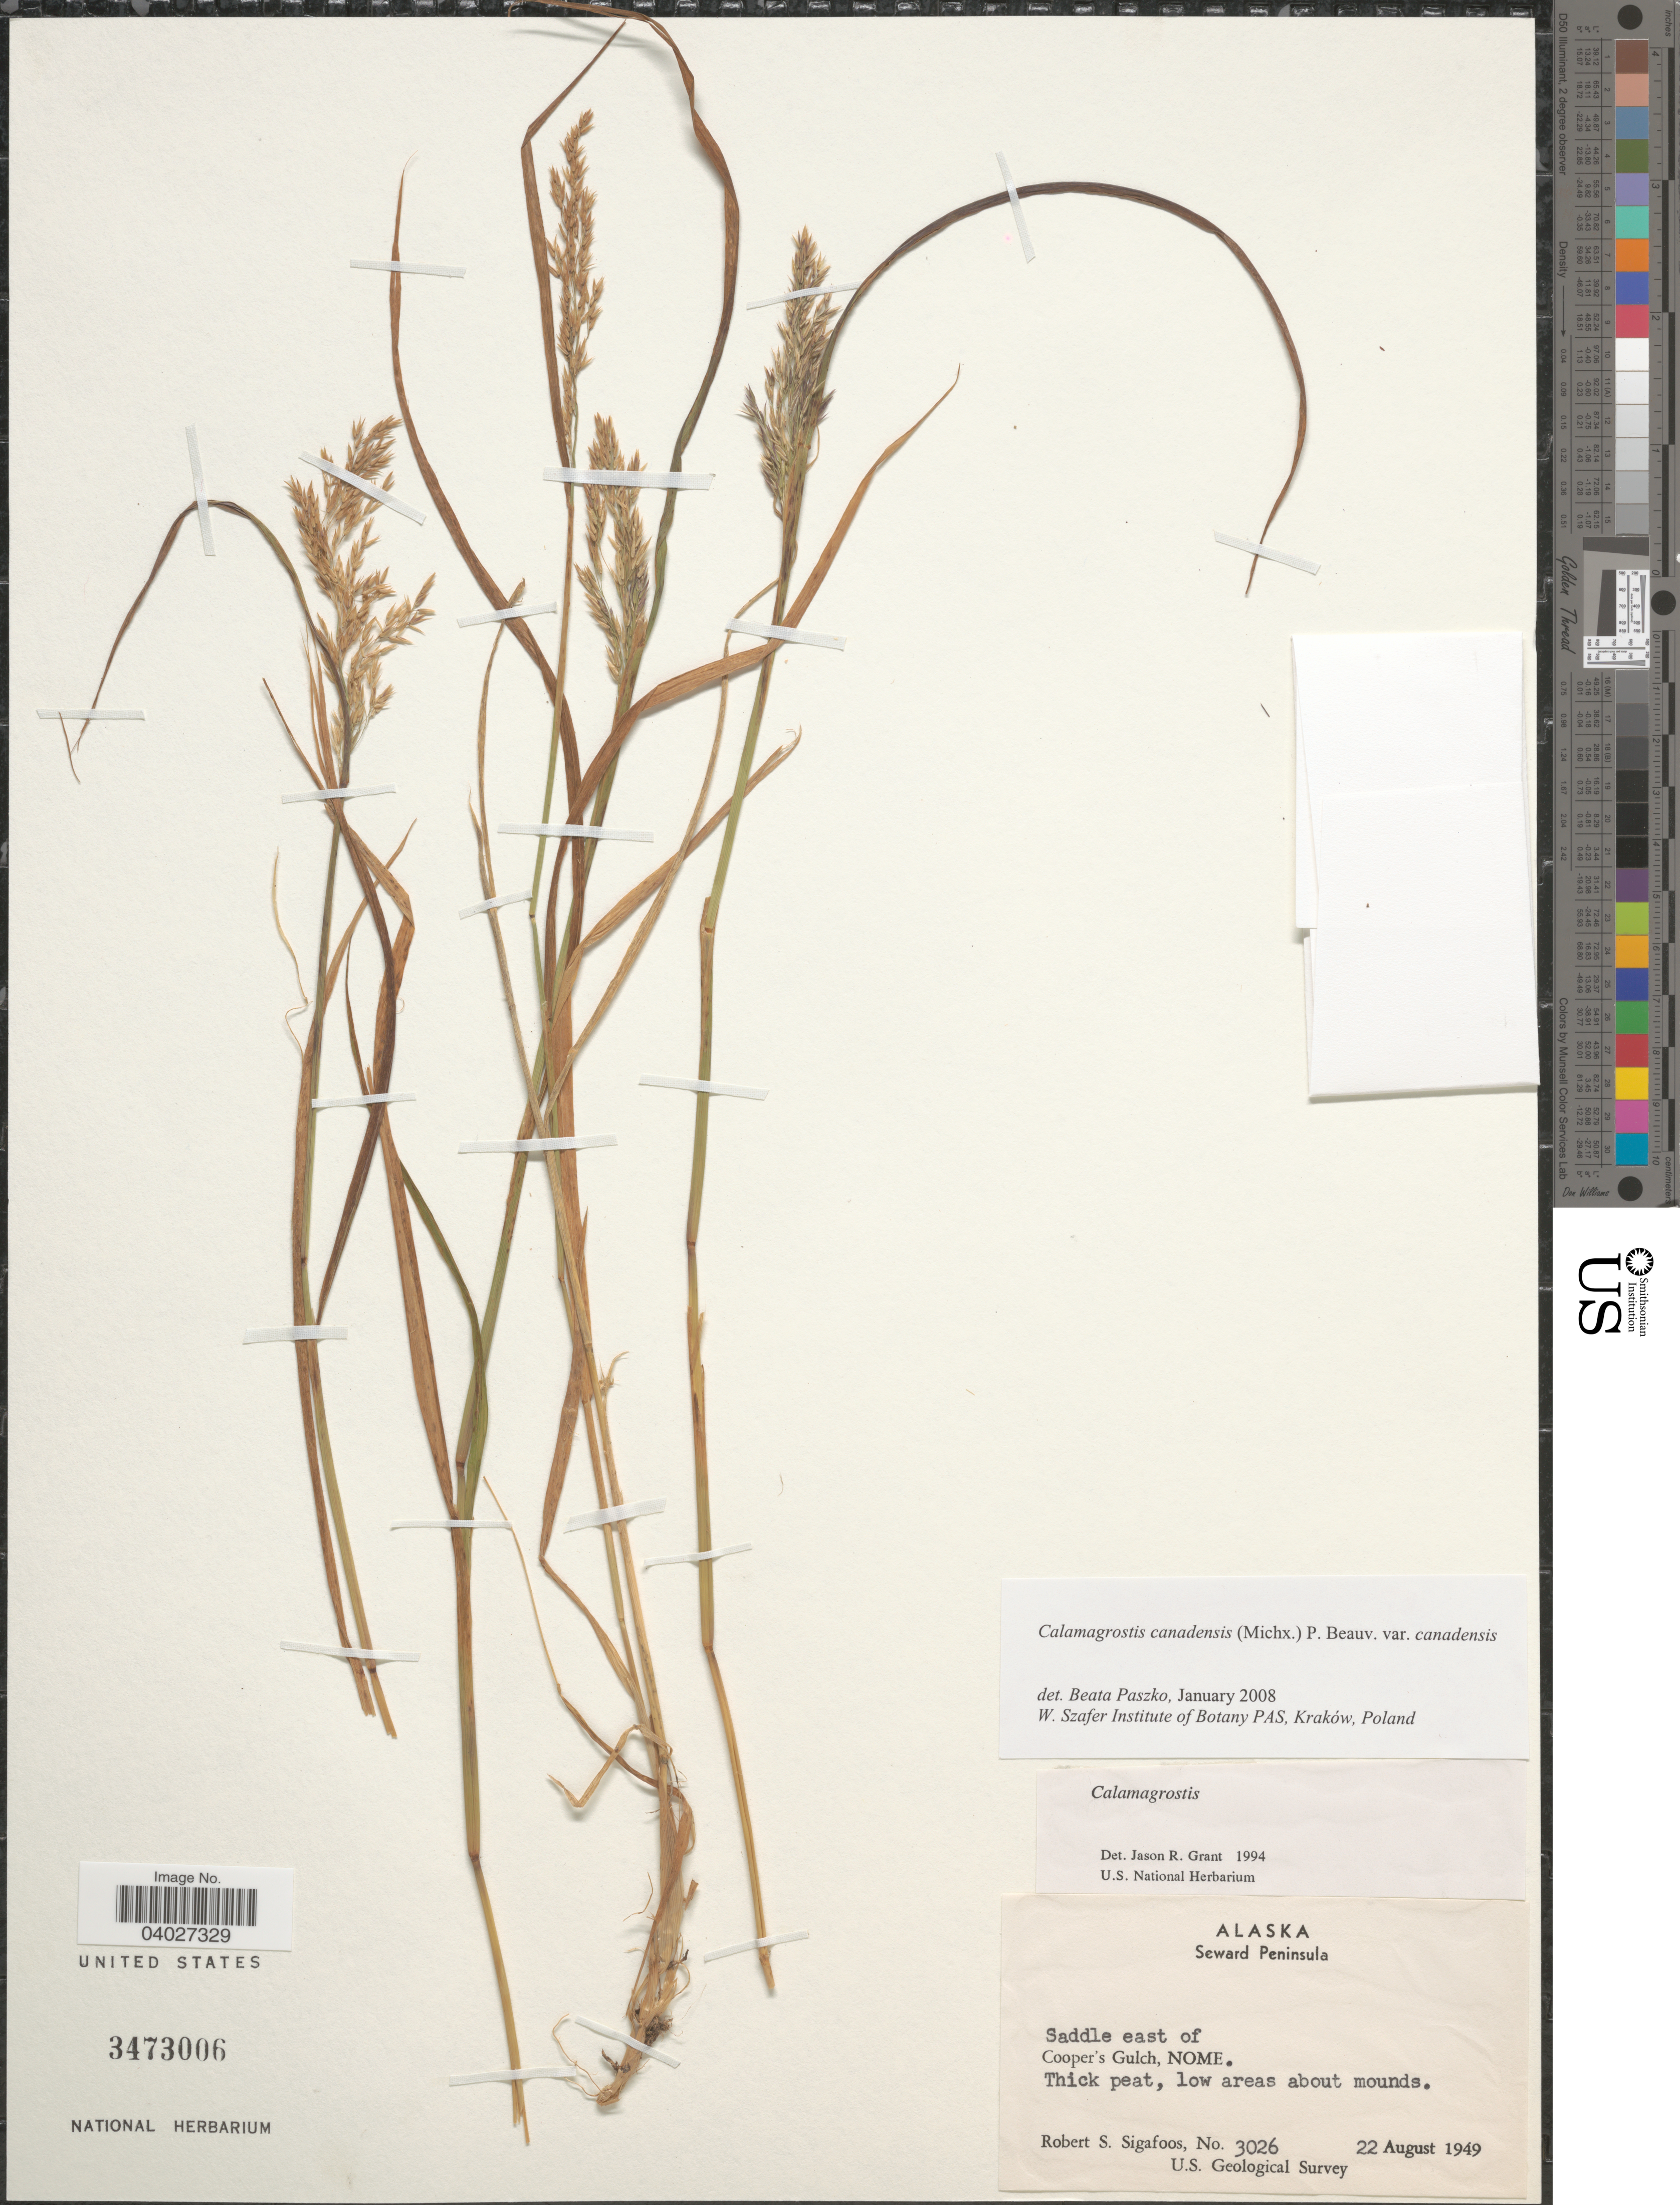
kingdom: Plantae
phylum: Tracheophyta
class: Liliopsida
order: Poales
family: Poaceae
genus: Calamagrostis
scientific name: Calamagrostis canadensis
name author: (Michx.) P. Beauv.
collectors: R. Sigafoos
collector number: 3026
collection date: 1949-08-22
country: United States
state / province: Alaska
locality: Seward Peninsula. Saddle east of Cooper's Gulch, Nome.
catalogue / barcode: US 3473006